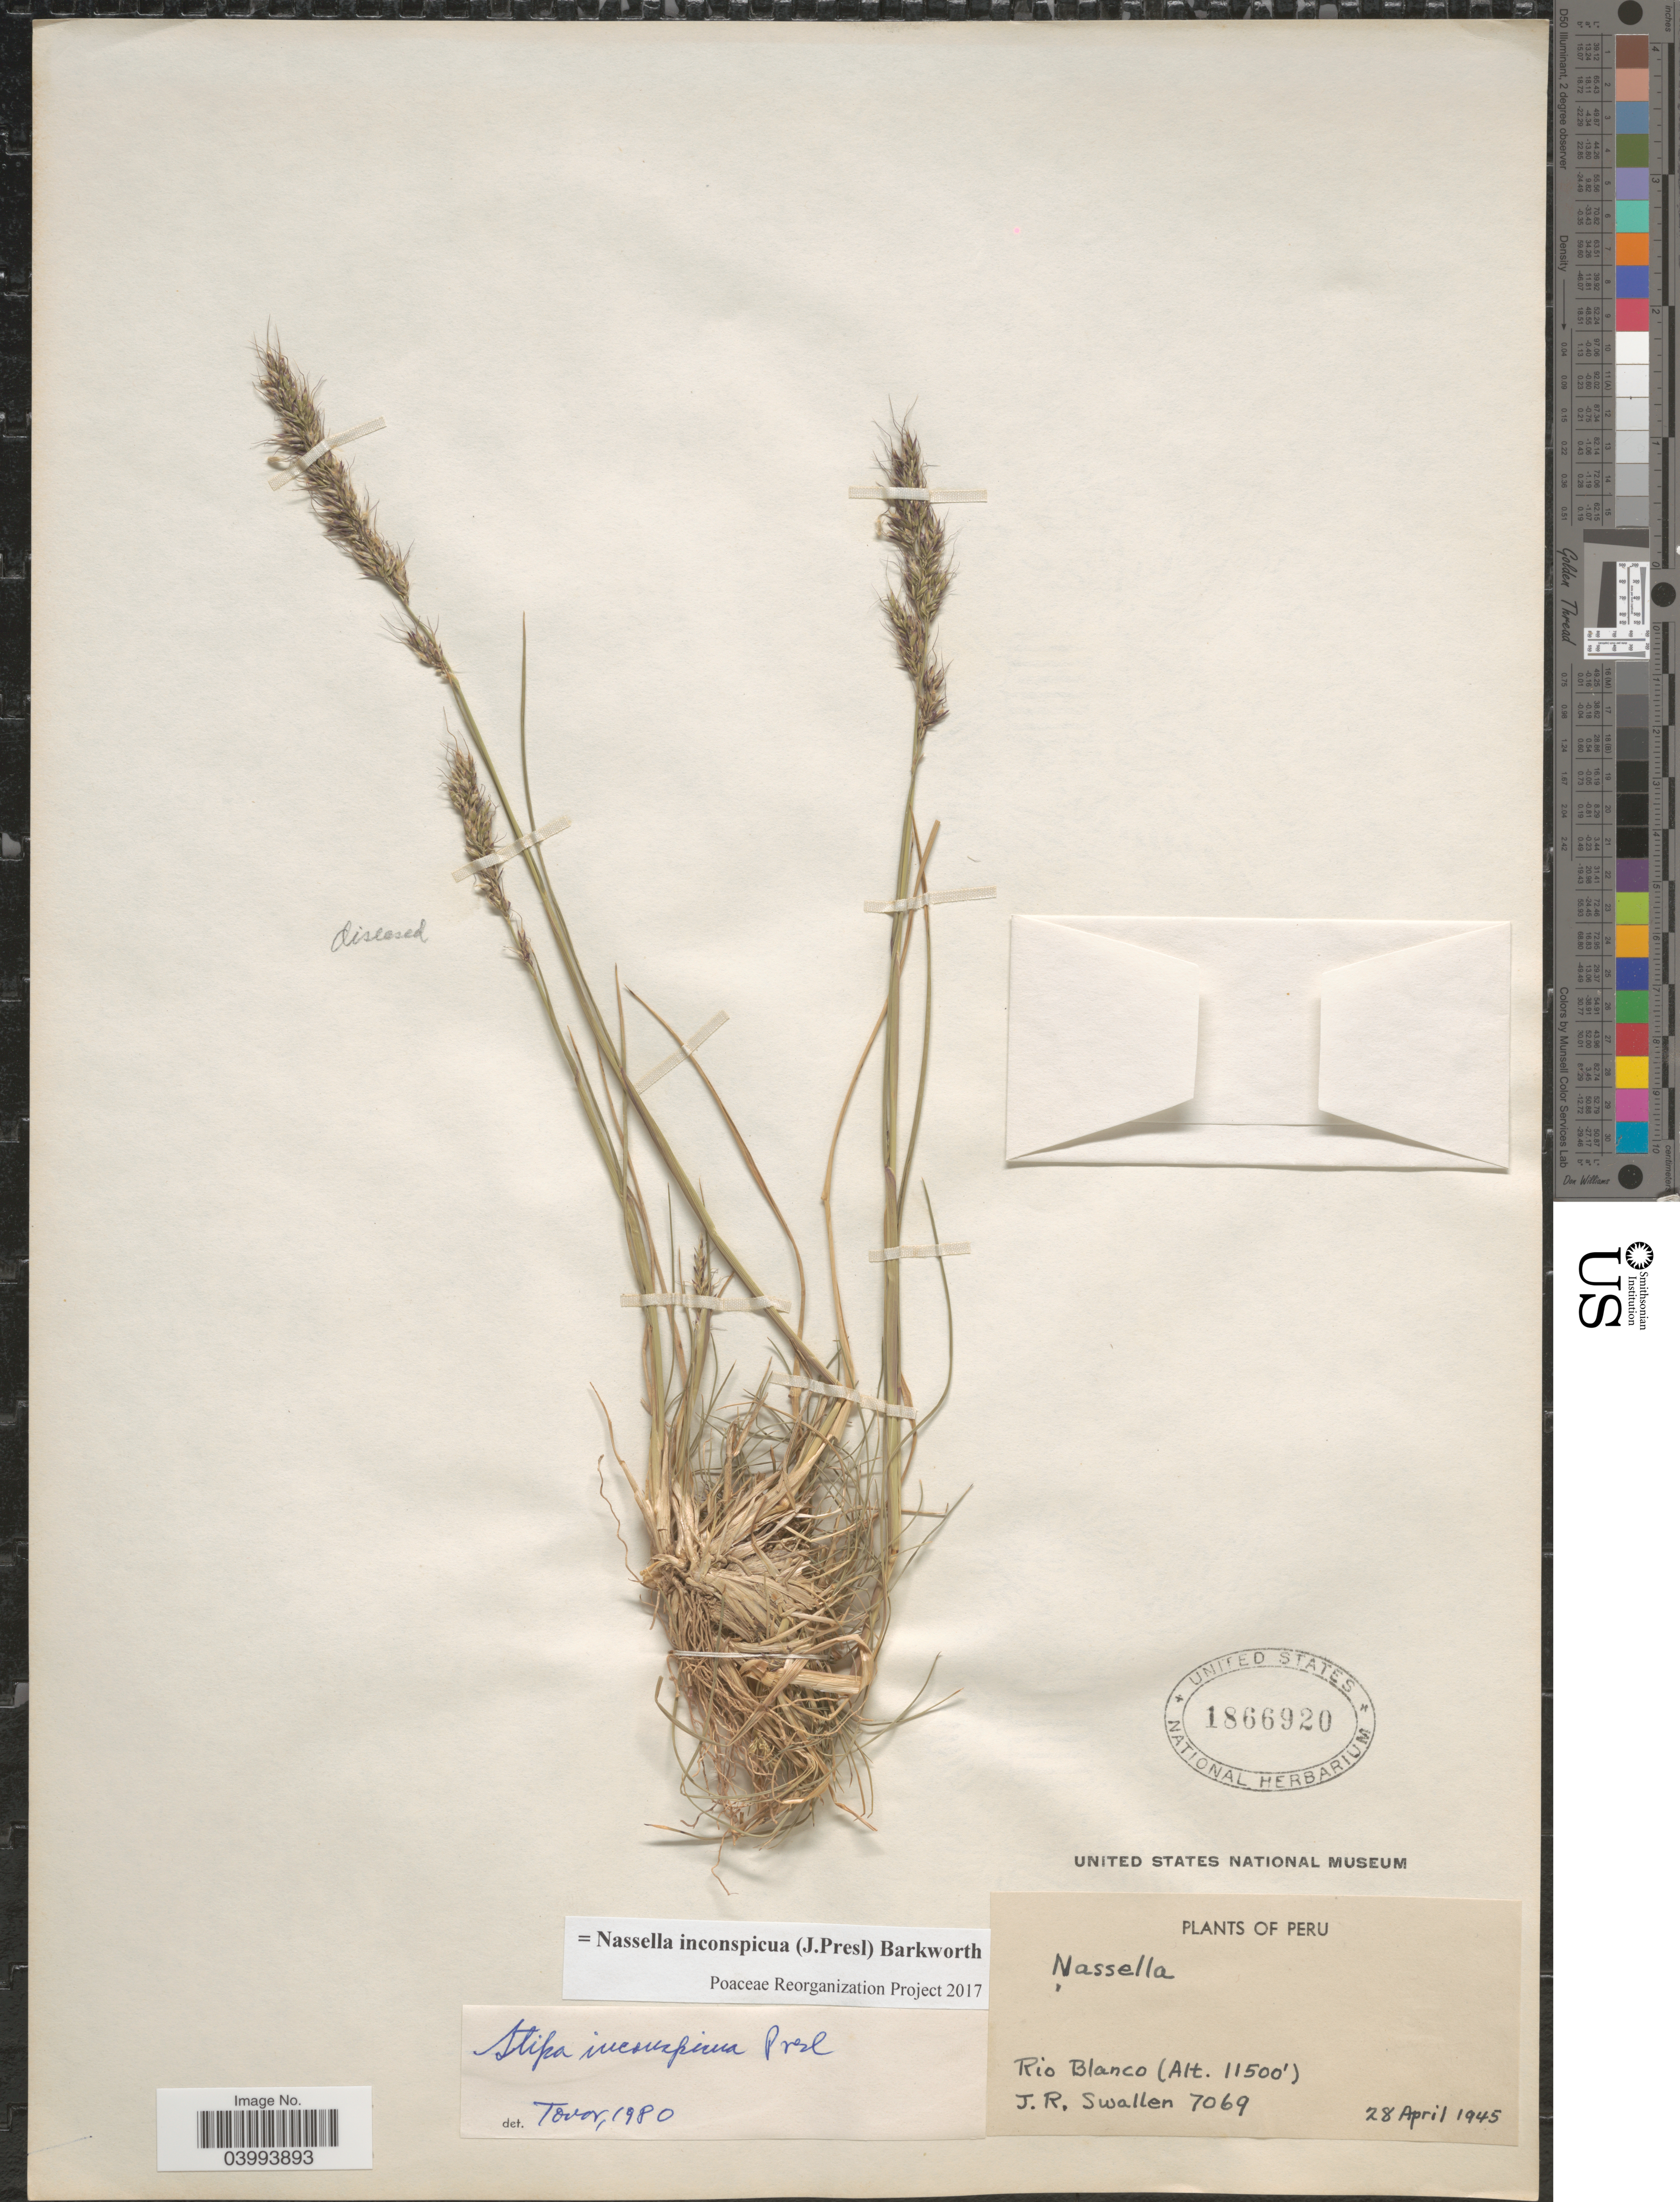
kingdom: Plantae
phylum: Tracheophyta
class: Liliopsida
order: Poales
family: Poaceae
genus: Nassella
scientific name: Nassella inconspicua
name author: (J. Presl) Barkworth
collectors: J. R. Swallen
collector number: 7069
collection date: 1945-04-28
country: Peru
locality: Rio Blanco.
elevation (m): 3505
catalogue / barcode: US 1866920